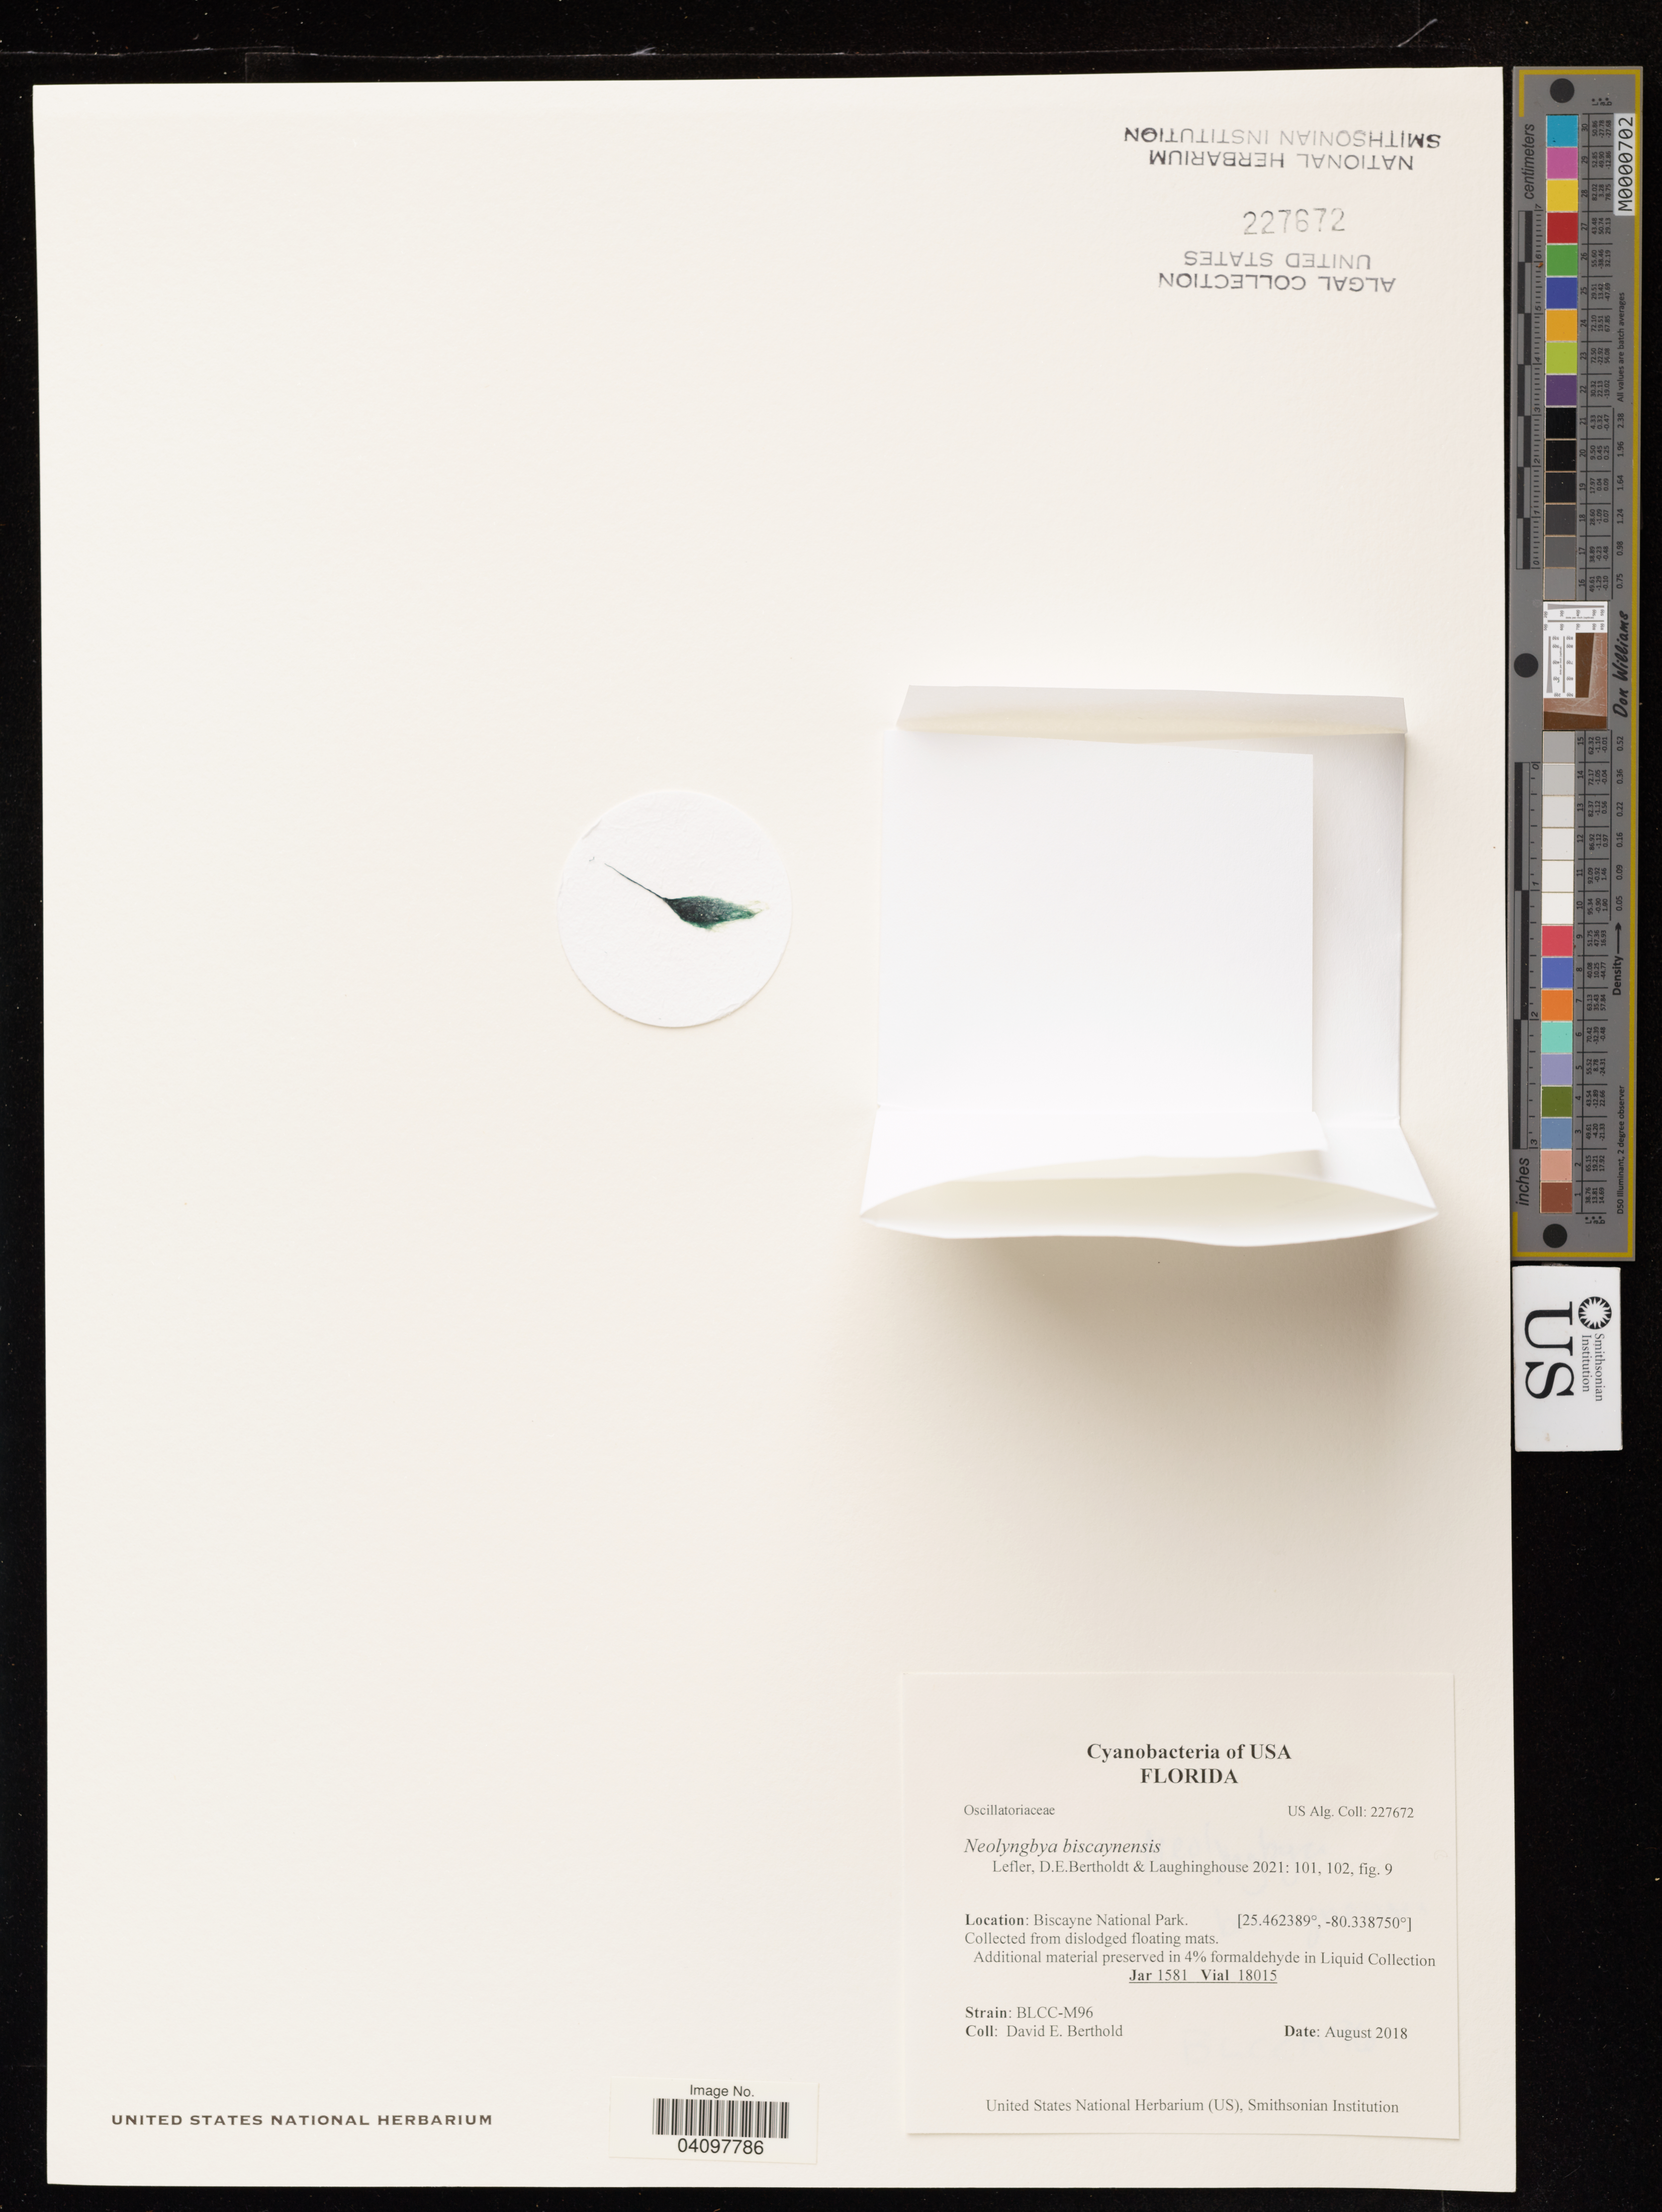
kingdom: Bacteria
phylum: Cyanobacteria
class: Cyanobacteriia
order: Cyanobacteriales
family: Microcoleaceae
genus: Neolyngbya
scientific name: Neolyngbya biscaynensis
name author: Lefler et al.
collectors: D. Berthold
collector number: BLCC-M96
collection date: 2018-08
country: United States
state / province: Florida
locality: Biscayne National Park.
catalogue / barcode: US 227672